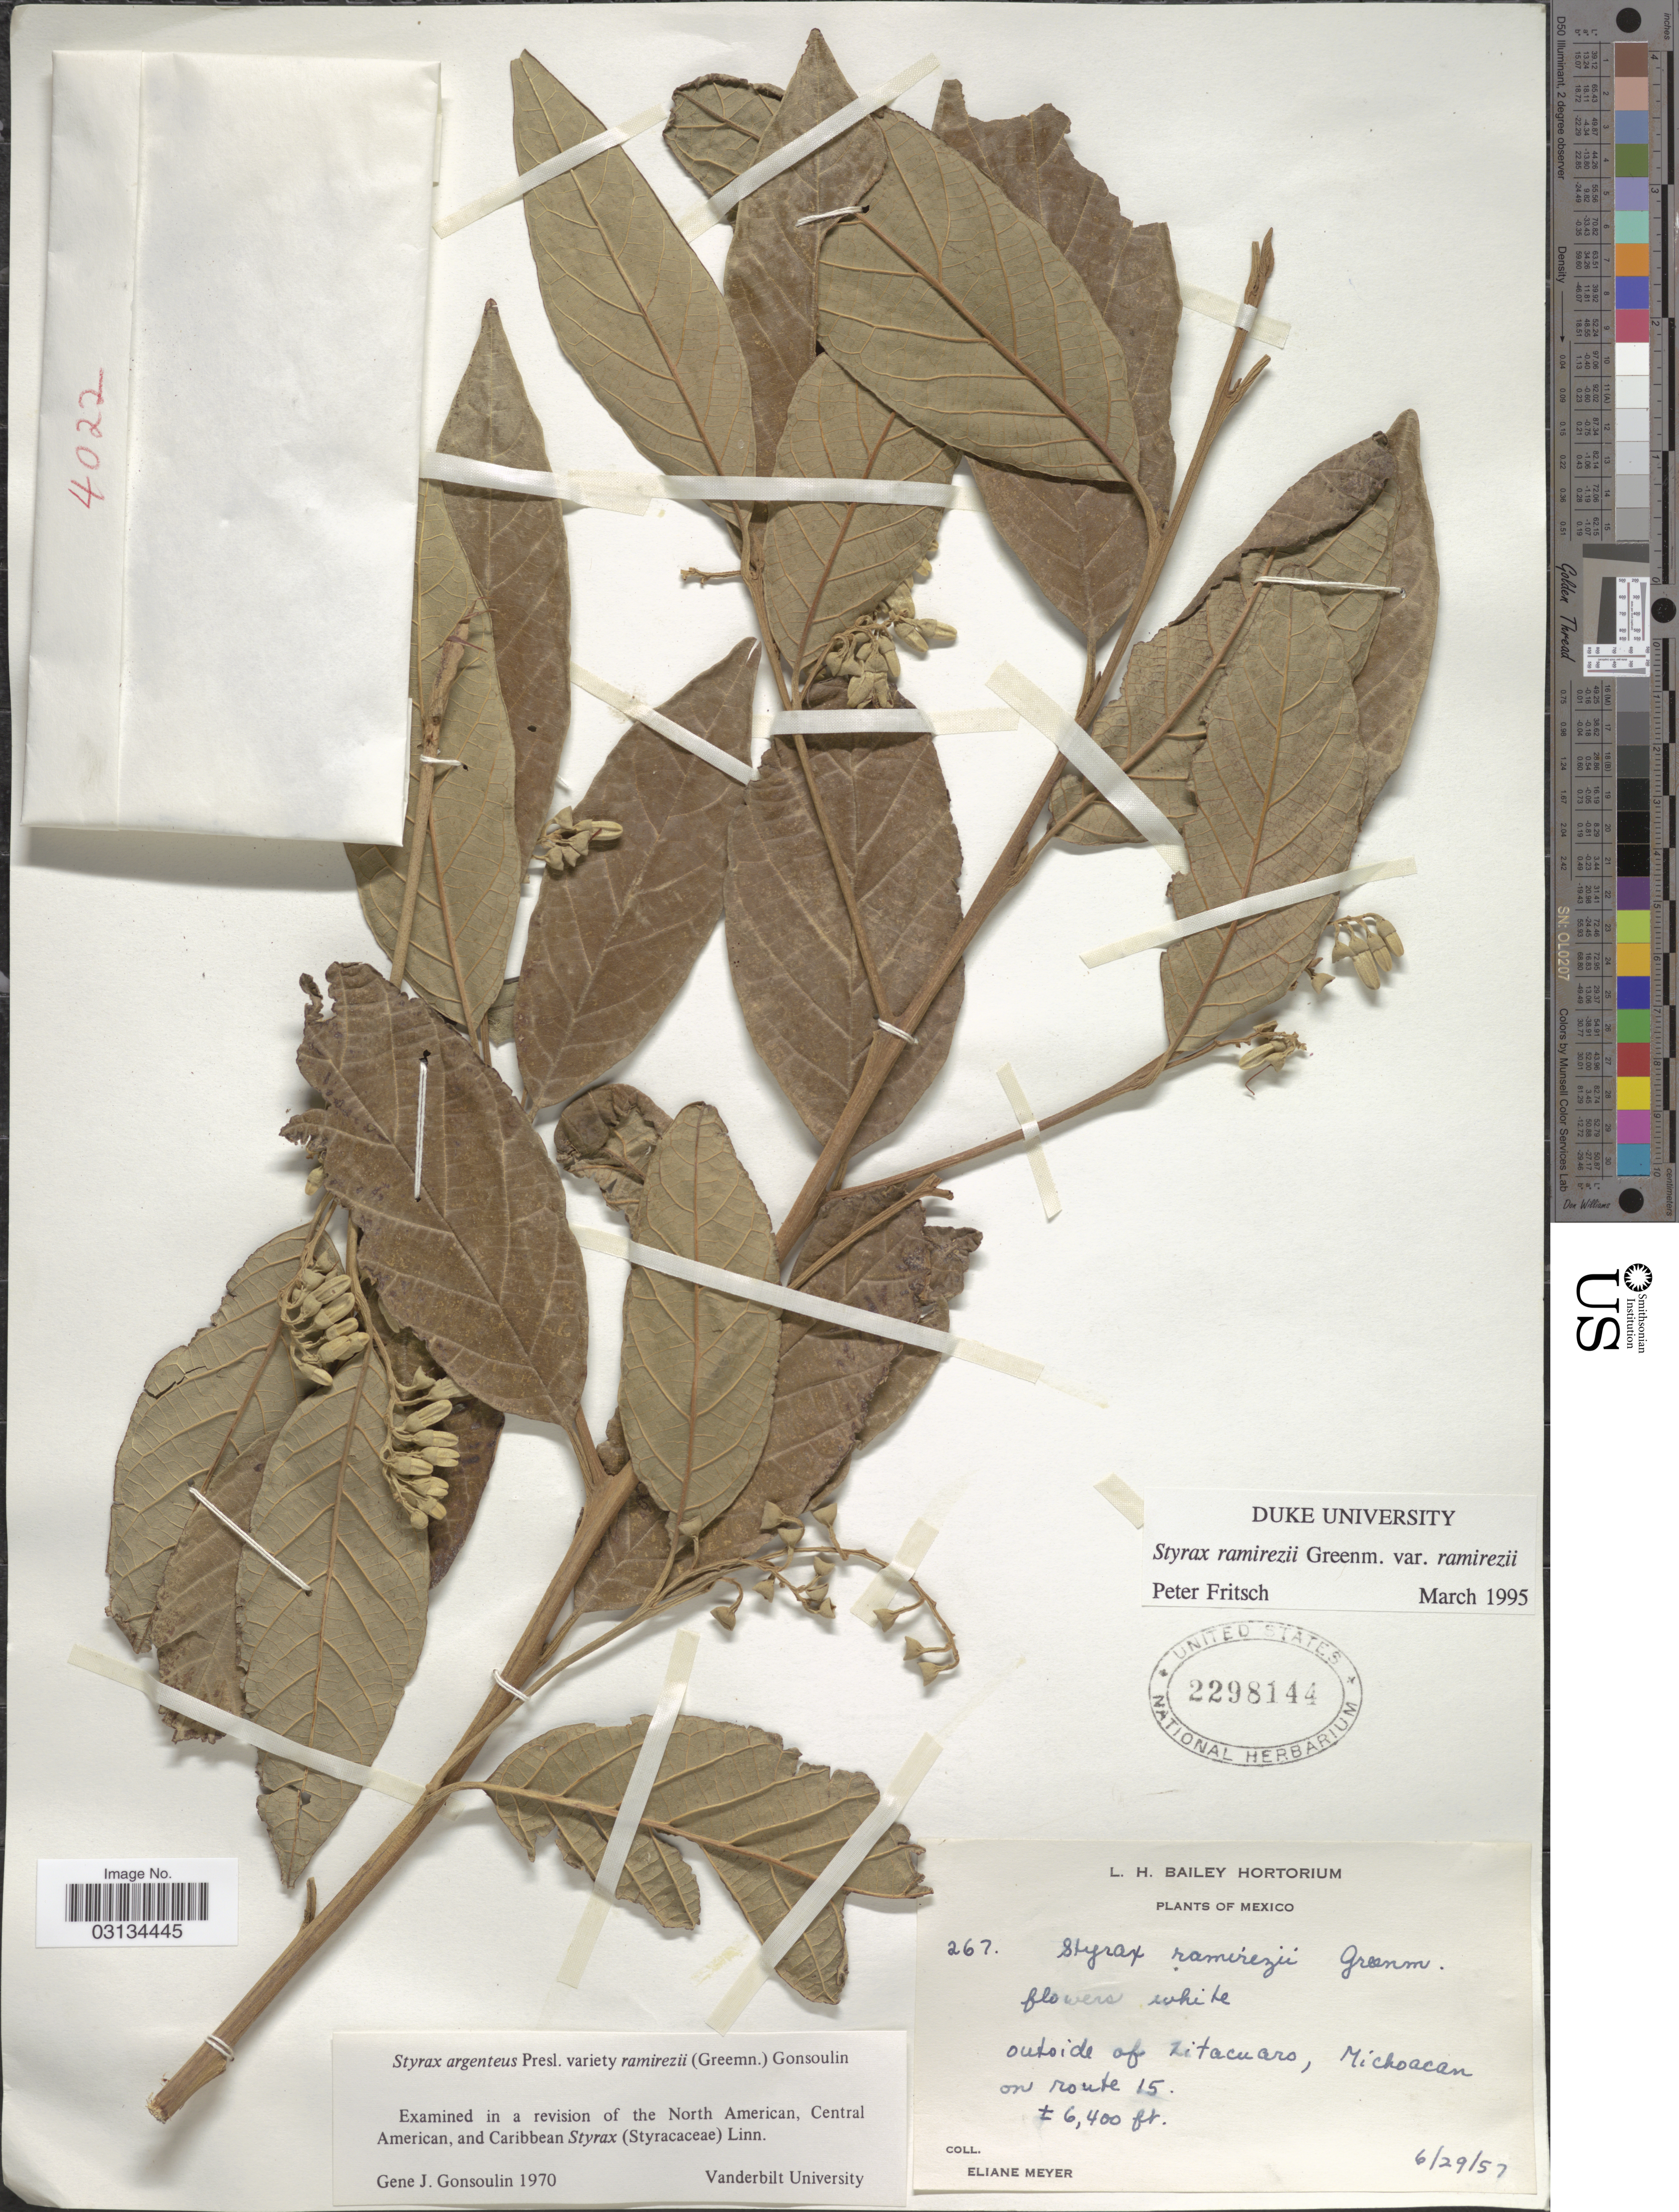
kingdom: Plantae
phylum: Tracheophyta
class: Magnoliopsida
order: Ericales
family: Styracaceae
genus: Styrax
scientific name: Styrax ramirezii var. ramirezii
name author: Greenm.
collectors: E. Meyer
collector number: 267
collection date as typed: Transcribed d/m/y: 29/6/57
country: Mexico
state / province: Michoacán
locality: Outside of Zitacuaro, on route 15.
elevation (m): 1951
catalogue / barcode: US 2298144